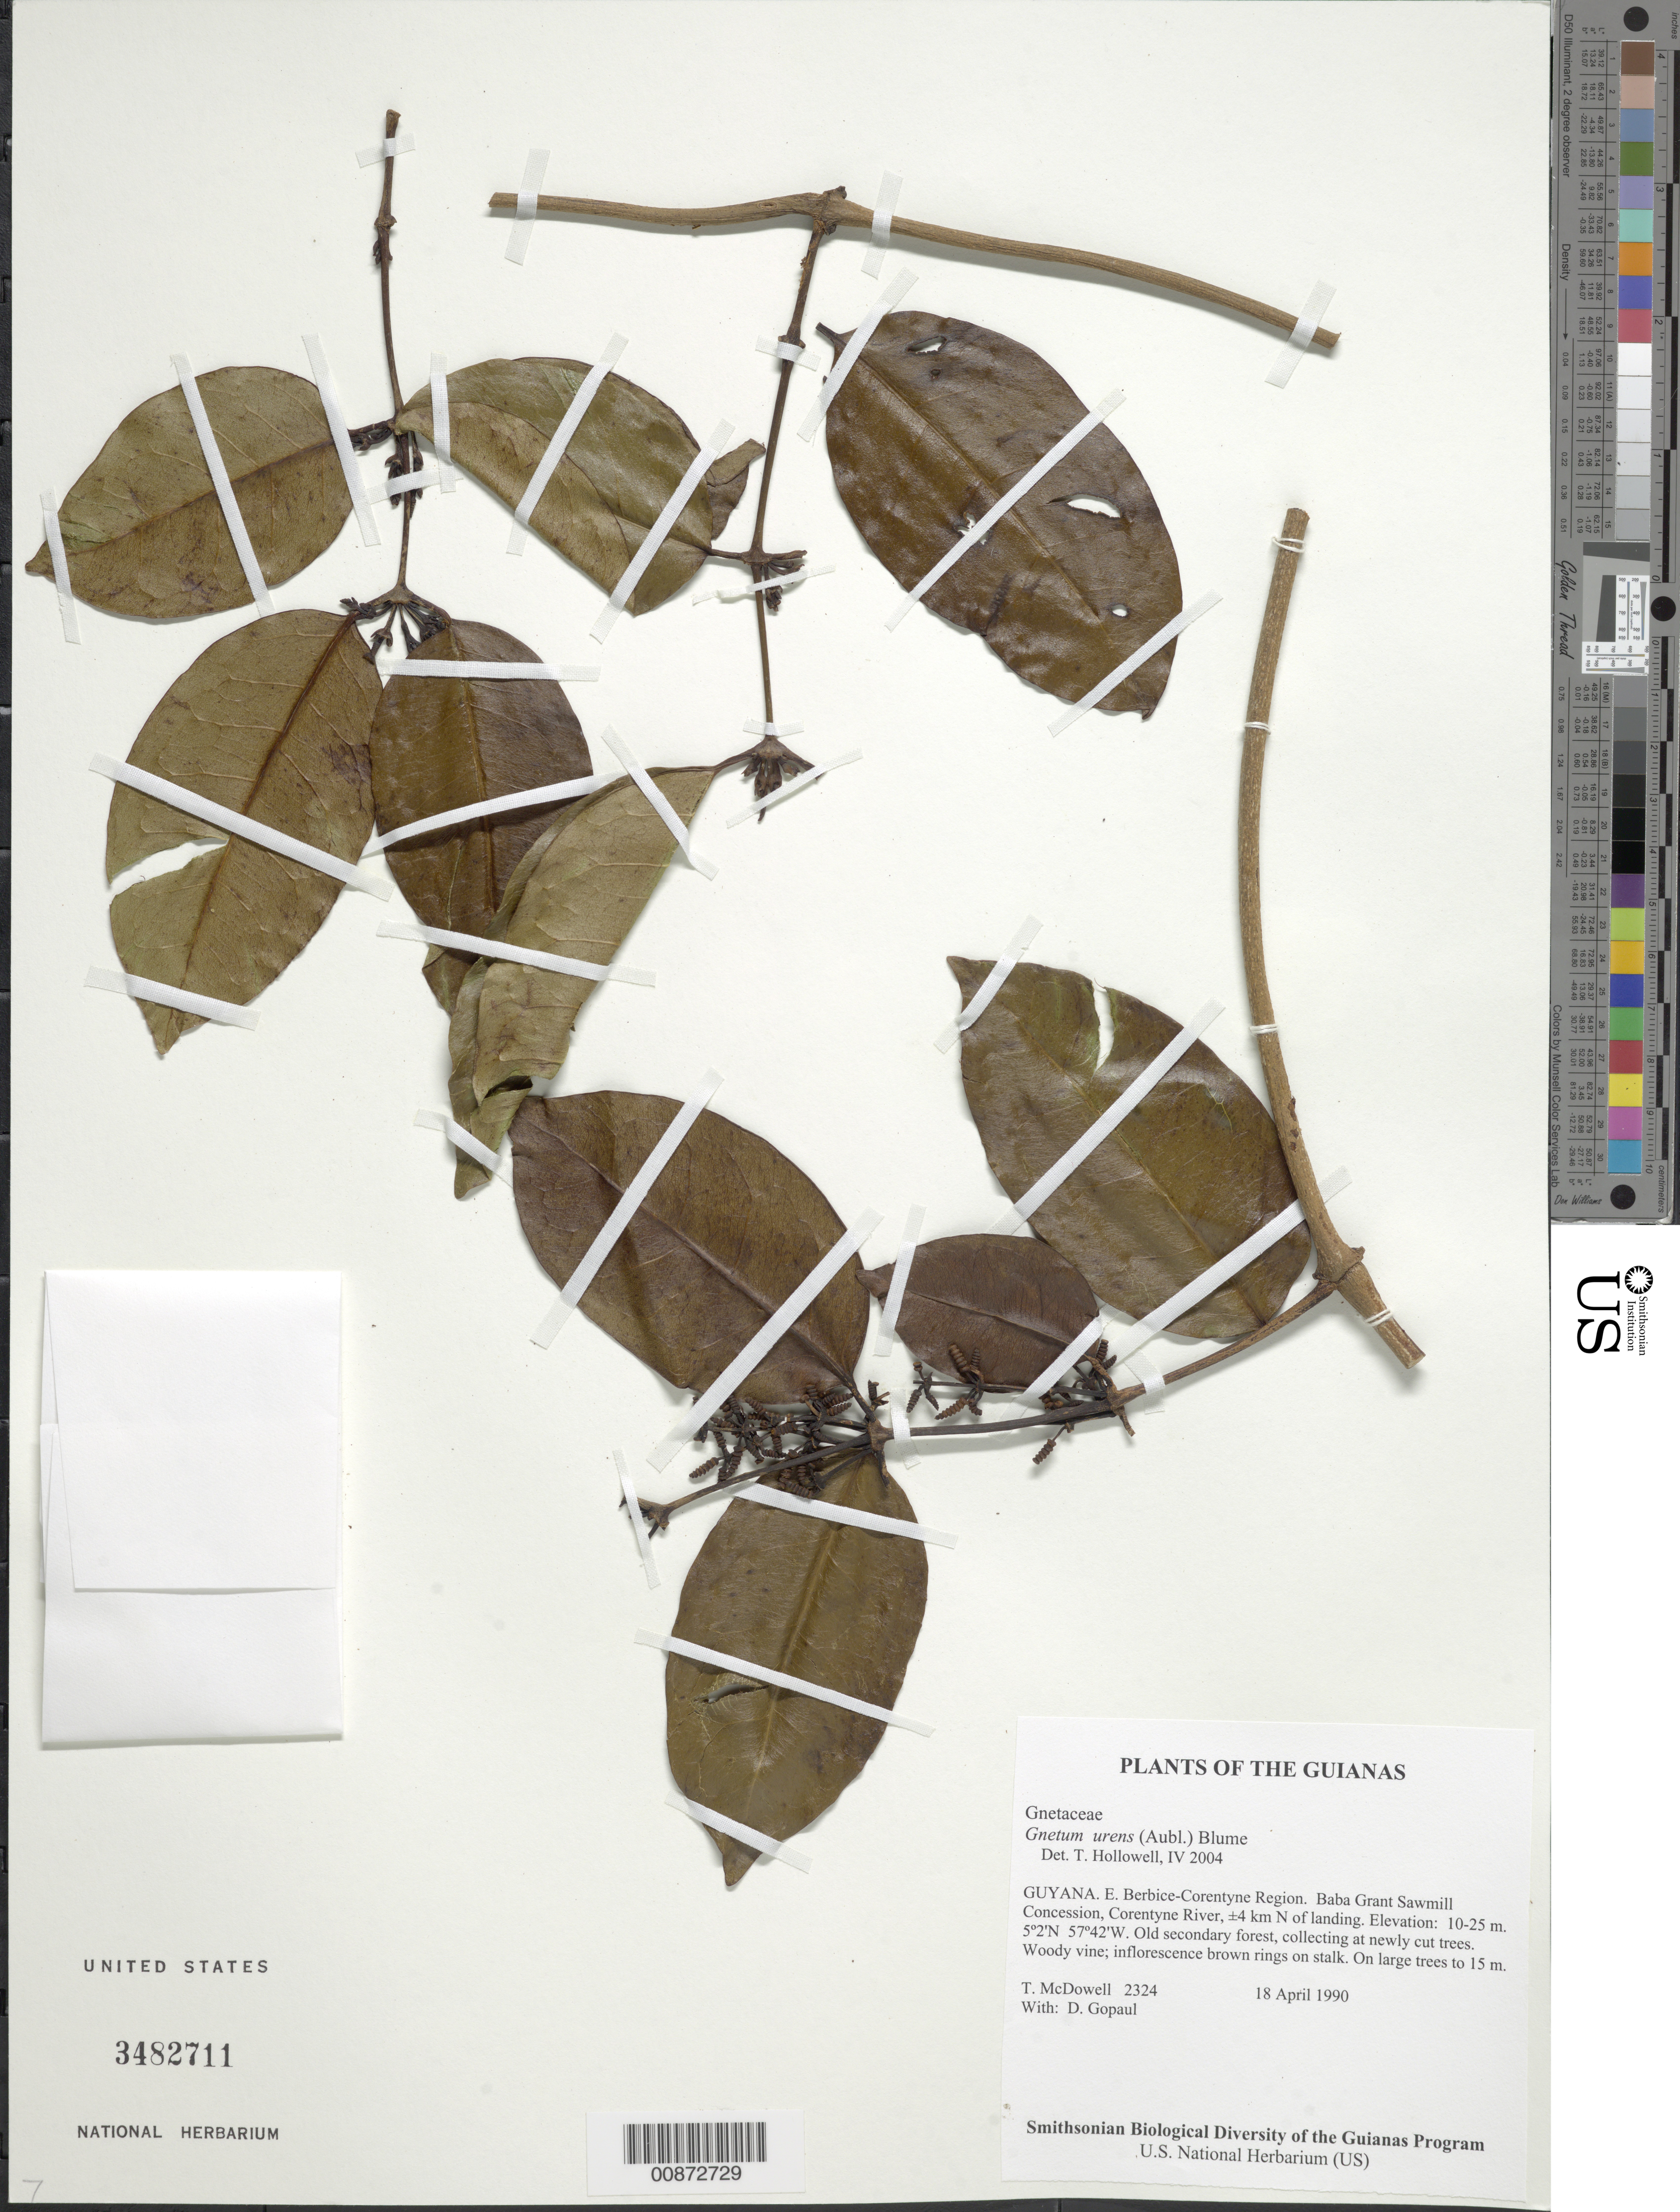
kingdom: Plantae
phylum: Tracheophyta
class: Gnetopsida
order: Gnetales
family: Gnetaceae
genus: Gnetum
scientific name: Gnetum urens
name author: (Aubl.) Blume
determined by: Hollowell, T. H., (BOT), Smithsonian Institution - National Museum of Natural History (UNITED STATES)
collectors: T. McDowell & D. Gopaul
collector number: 2324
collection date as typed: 18 April 1990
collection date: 1990-04-18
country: Guyana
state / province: E. Berbice-Corentyne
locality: Baba Grant Sawmill Concession, Corentyne River, ±4 km N of landing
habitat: Old secondary forest, collecting at newly cut trees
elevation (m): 10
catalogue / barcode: US 3482711